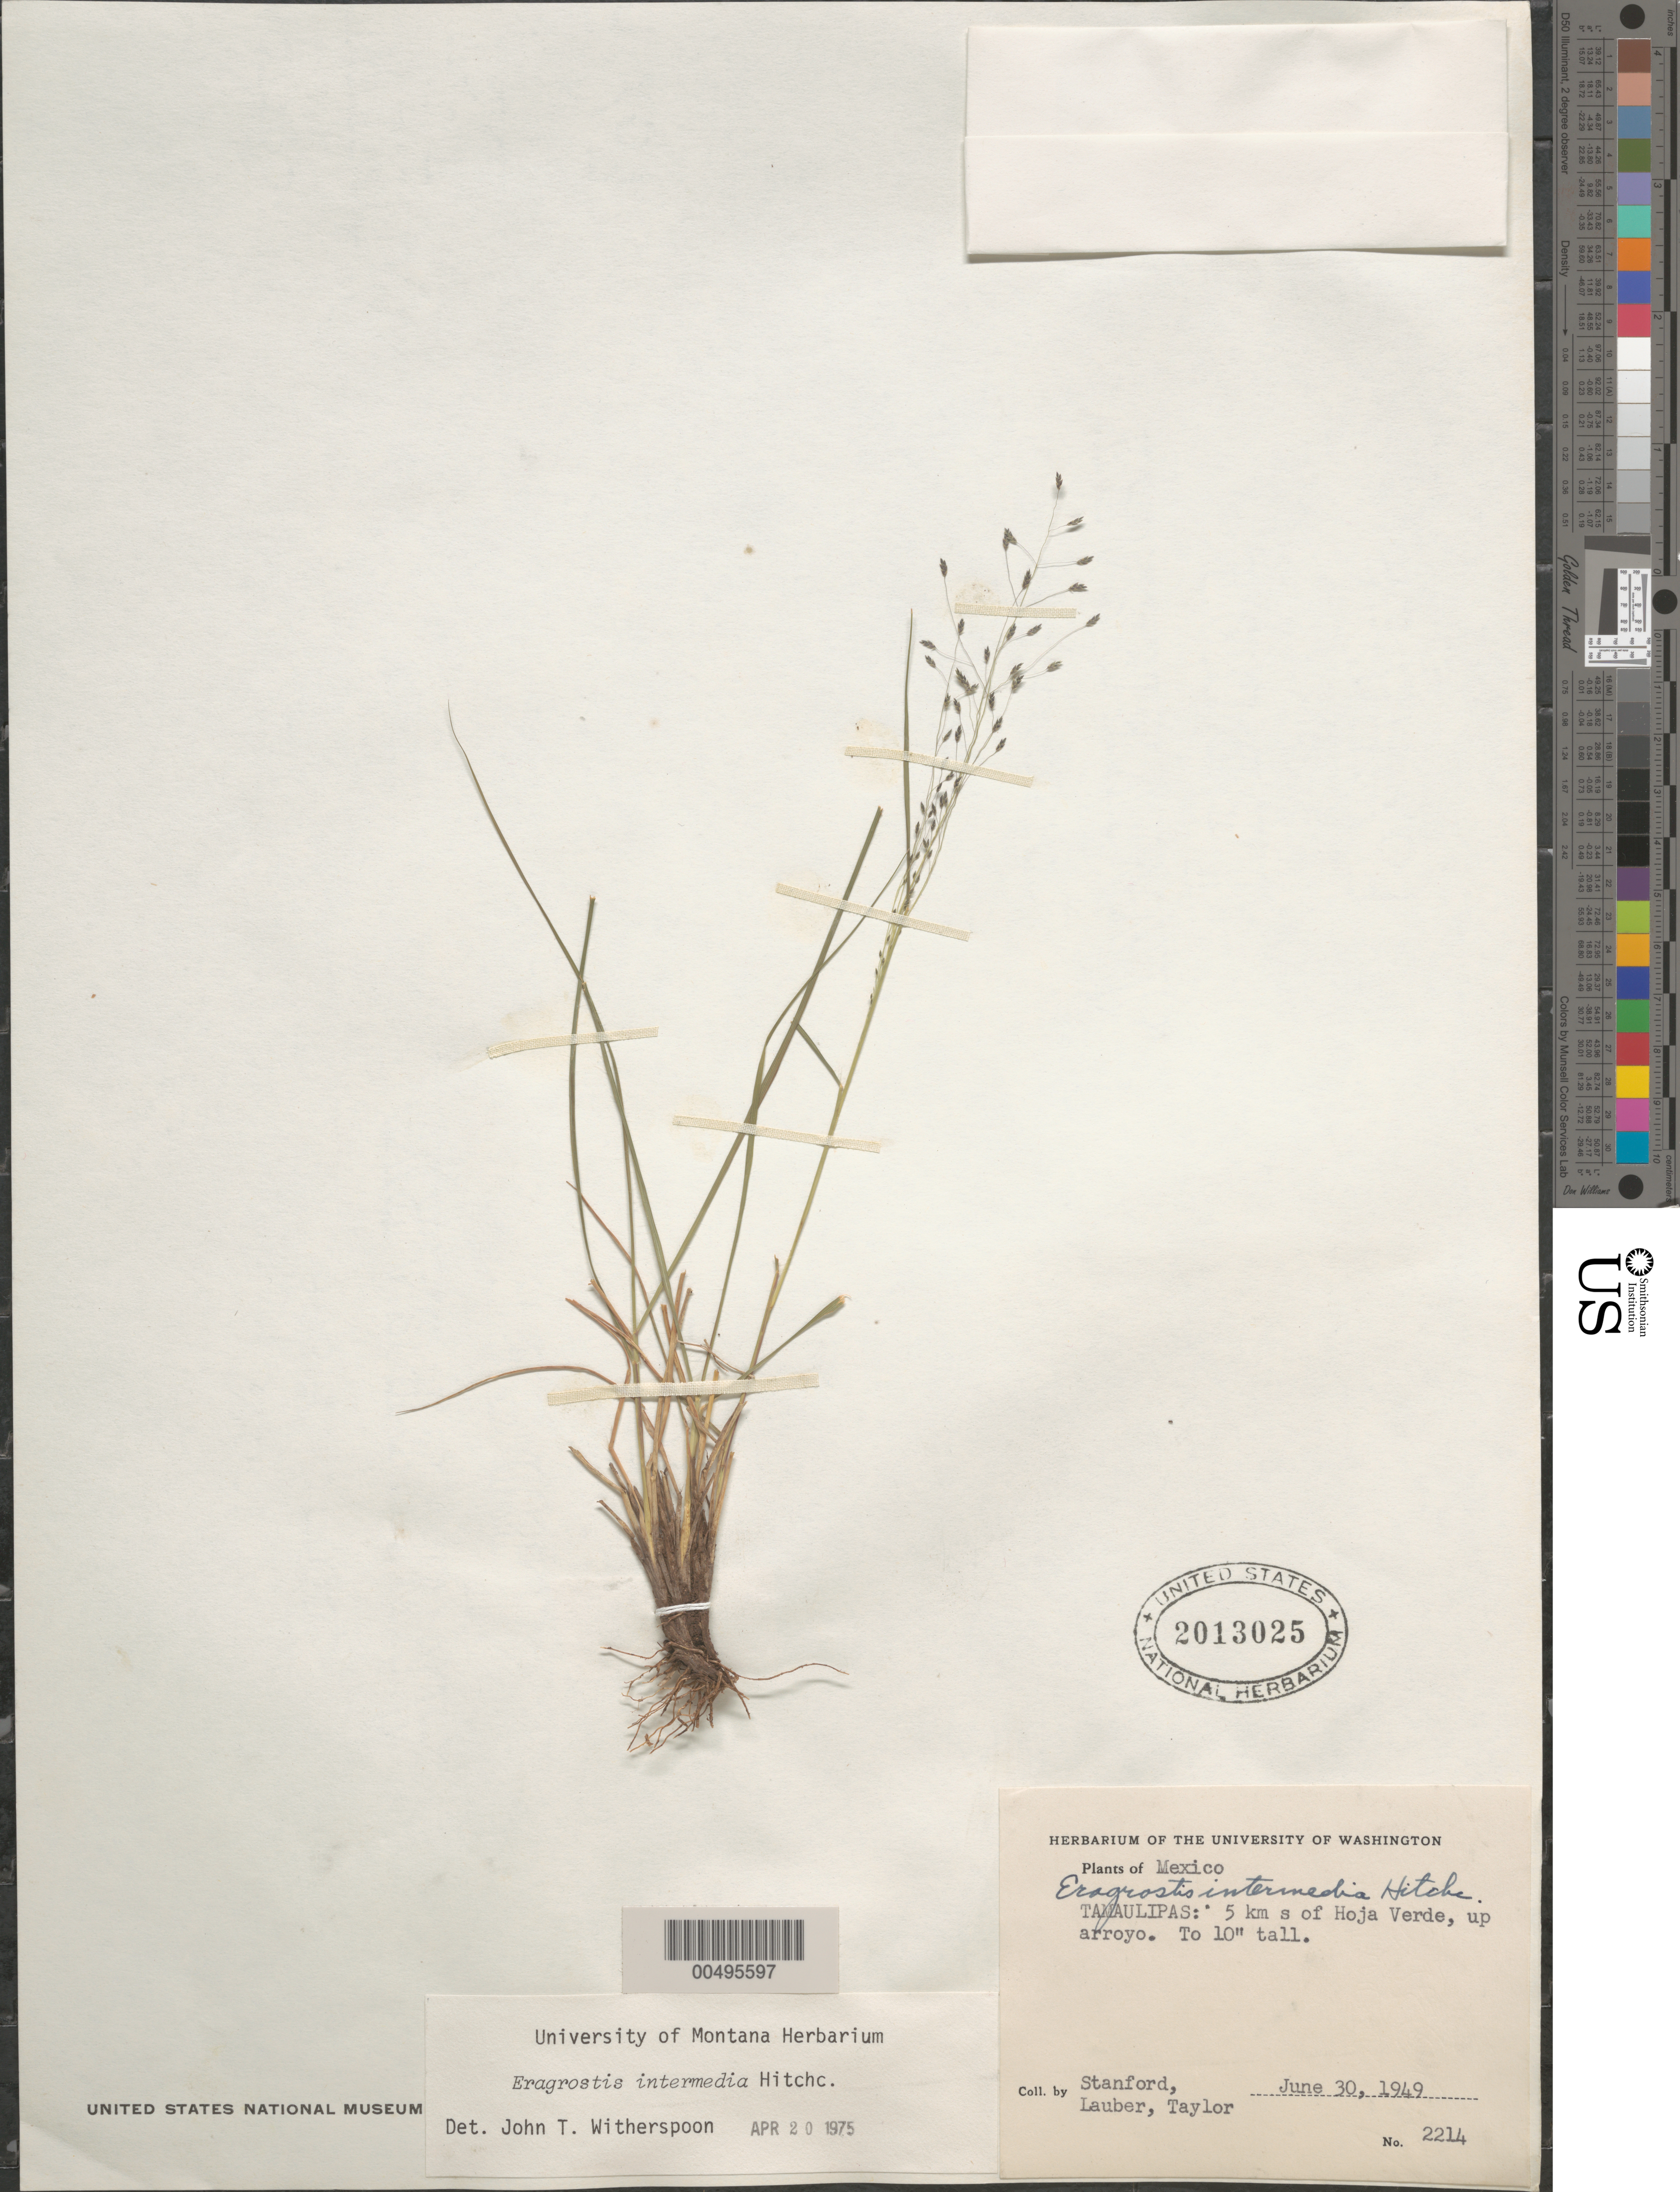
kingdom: Plantae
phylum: Tracheophyta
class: Liliopsida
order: Poales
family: Poaceae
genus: Eragrostis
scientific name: Eragrostis intermedia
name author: Hitchc.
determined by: Witherspoon, John T.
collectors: -. Stanford, -. Lauber & -- Taylor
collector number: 2214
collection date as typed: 30 Jun 1949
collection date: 1949-06-30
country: Mexico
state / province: Tamaulipas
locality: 5 km S of Hoja Verde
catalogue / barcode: US 2013025